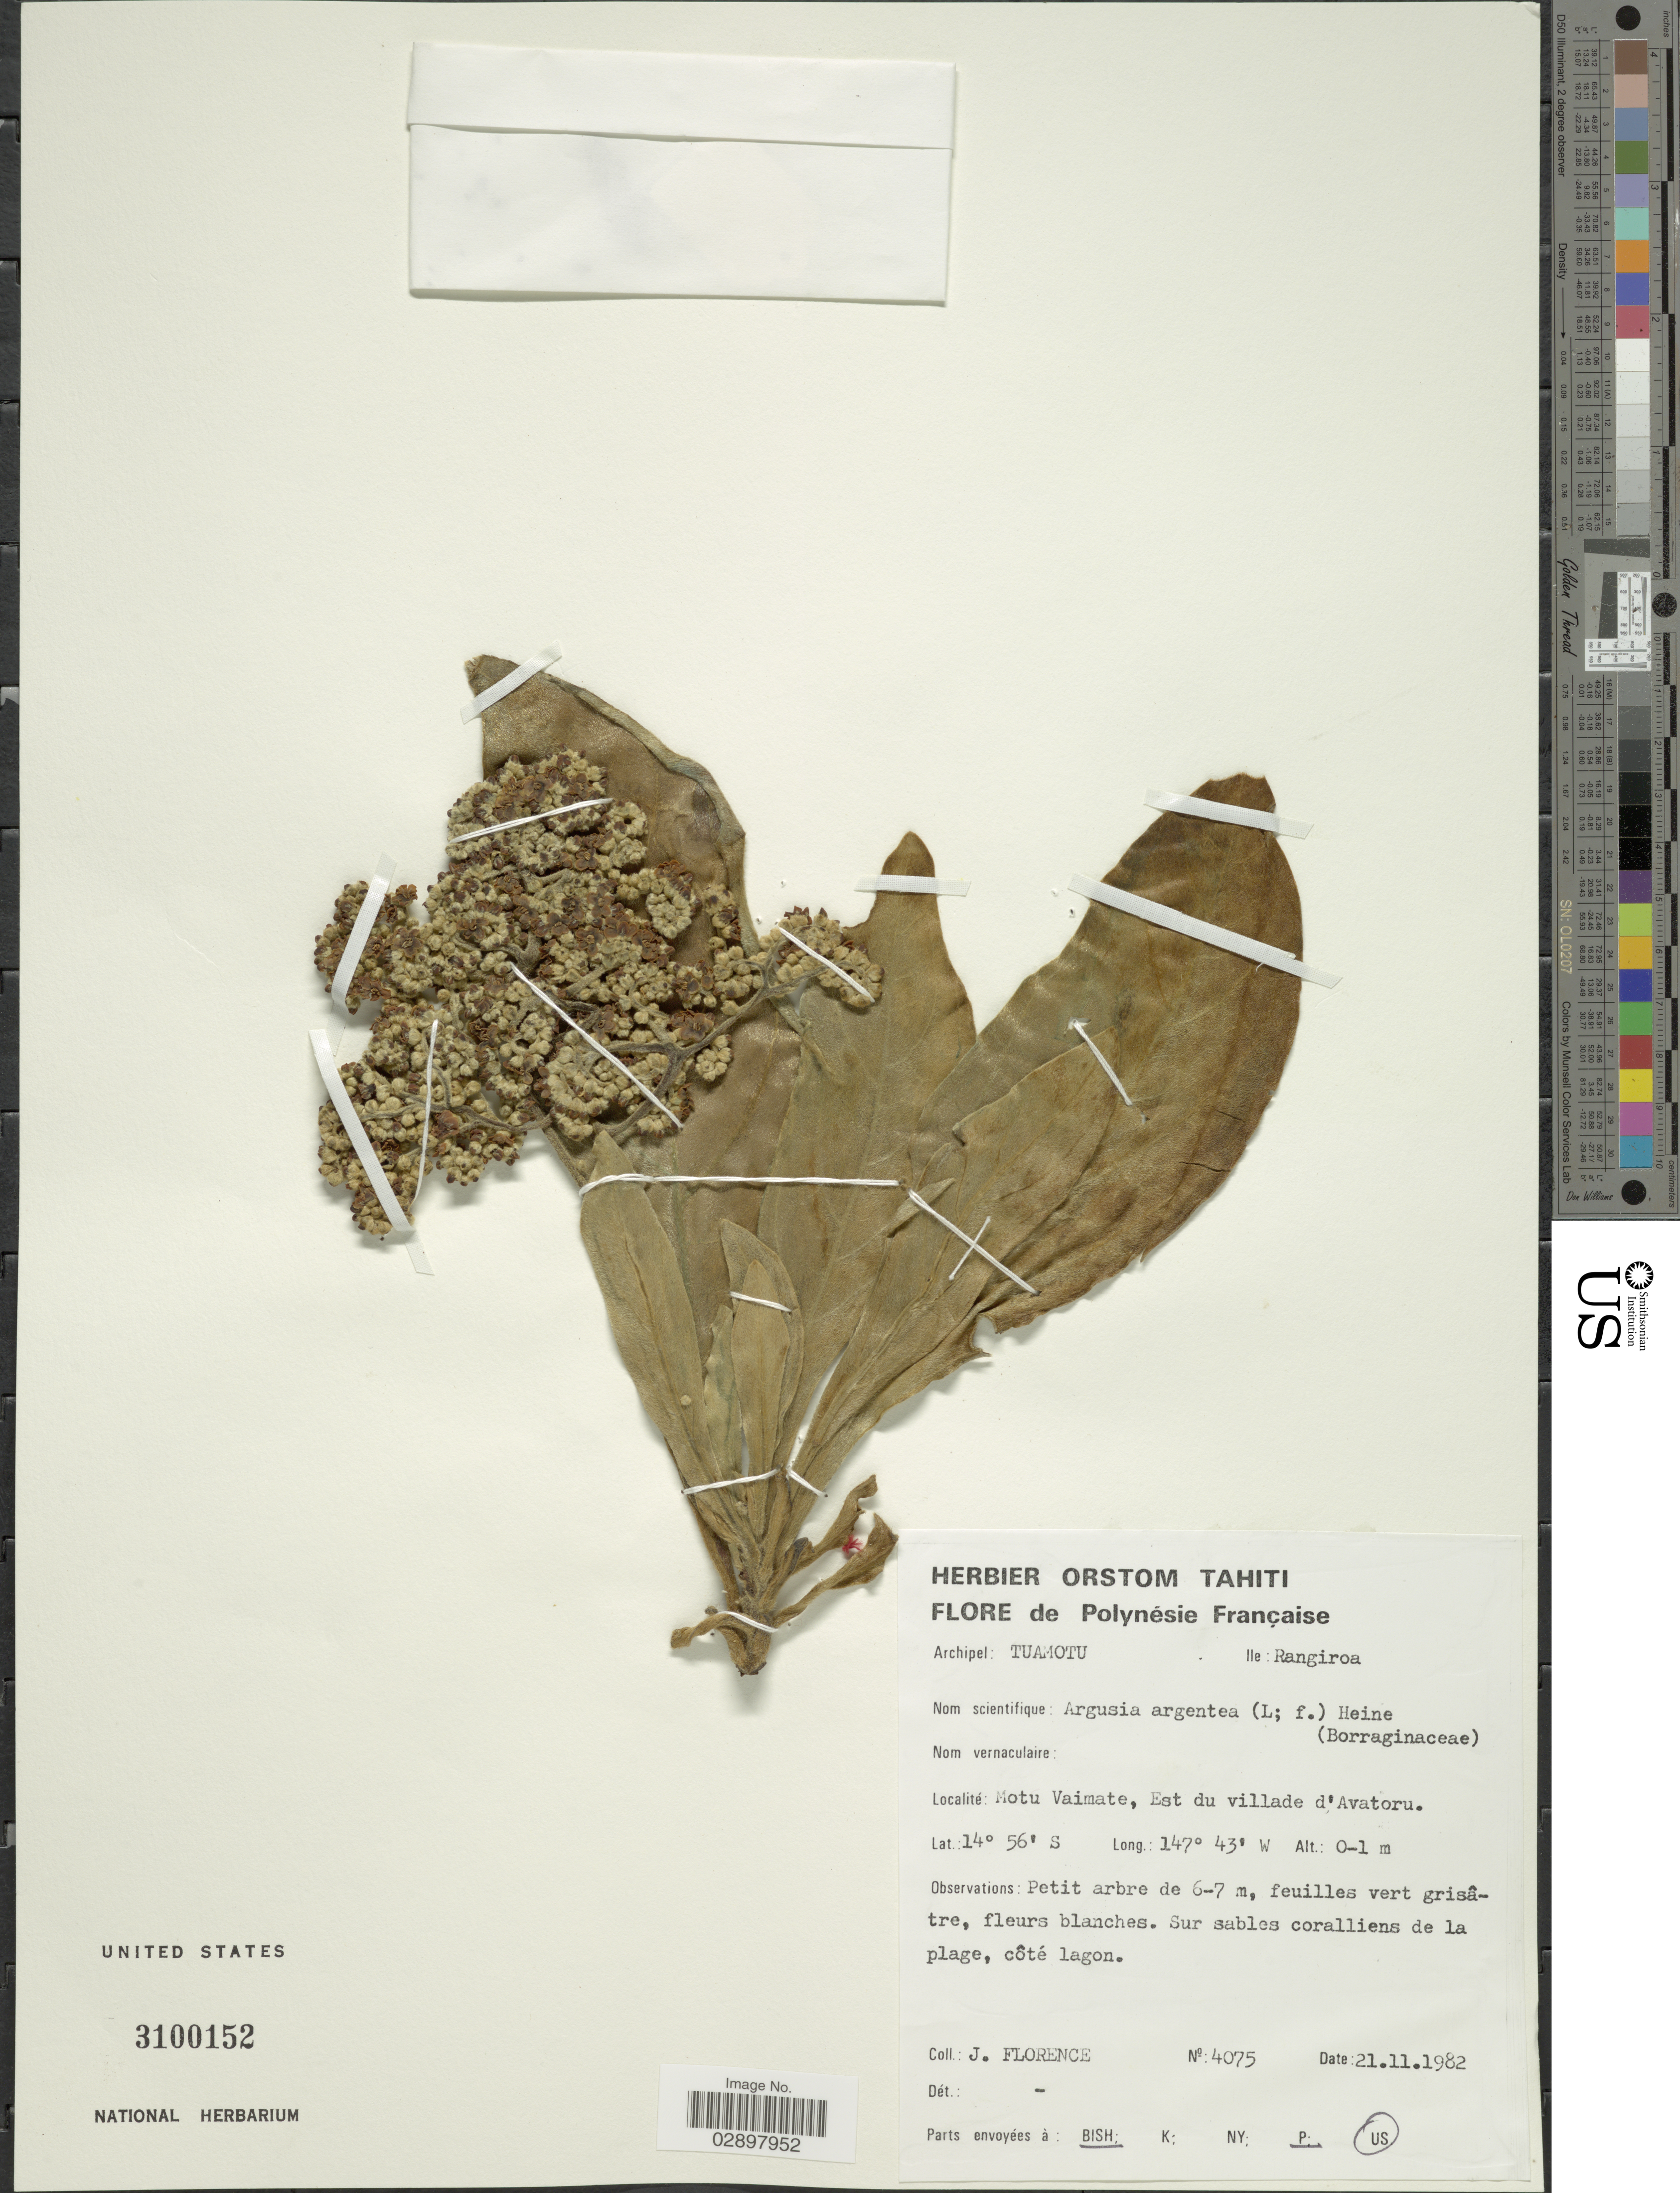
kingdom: Plantae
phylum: Tracheophyta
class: Magnoliopsida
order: Boraginales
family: Heliotropiaceae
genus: Heliotropium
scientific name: Heliotropium arboreum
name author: (Blanco) Mabberley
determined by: Wagner, W. L., (BOT), Smithsonian Institution - National Museum of Natural History (UNITED STATES)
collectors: J. Florence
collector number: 4075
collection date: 1982-11-21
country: French Polynesia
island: Rangiroa [Deans] Atoll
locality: Archipel: Tuamotu, Ile: Rangiroa. Motu Vaimate, Est du villade d'Avatoru.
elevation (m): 0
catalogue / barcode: US 3100152